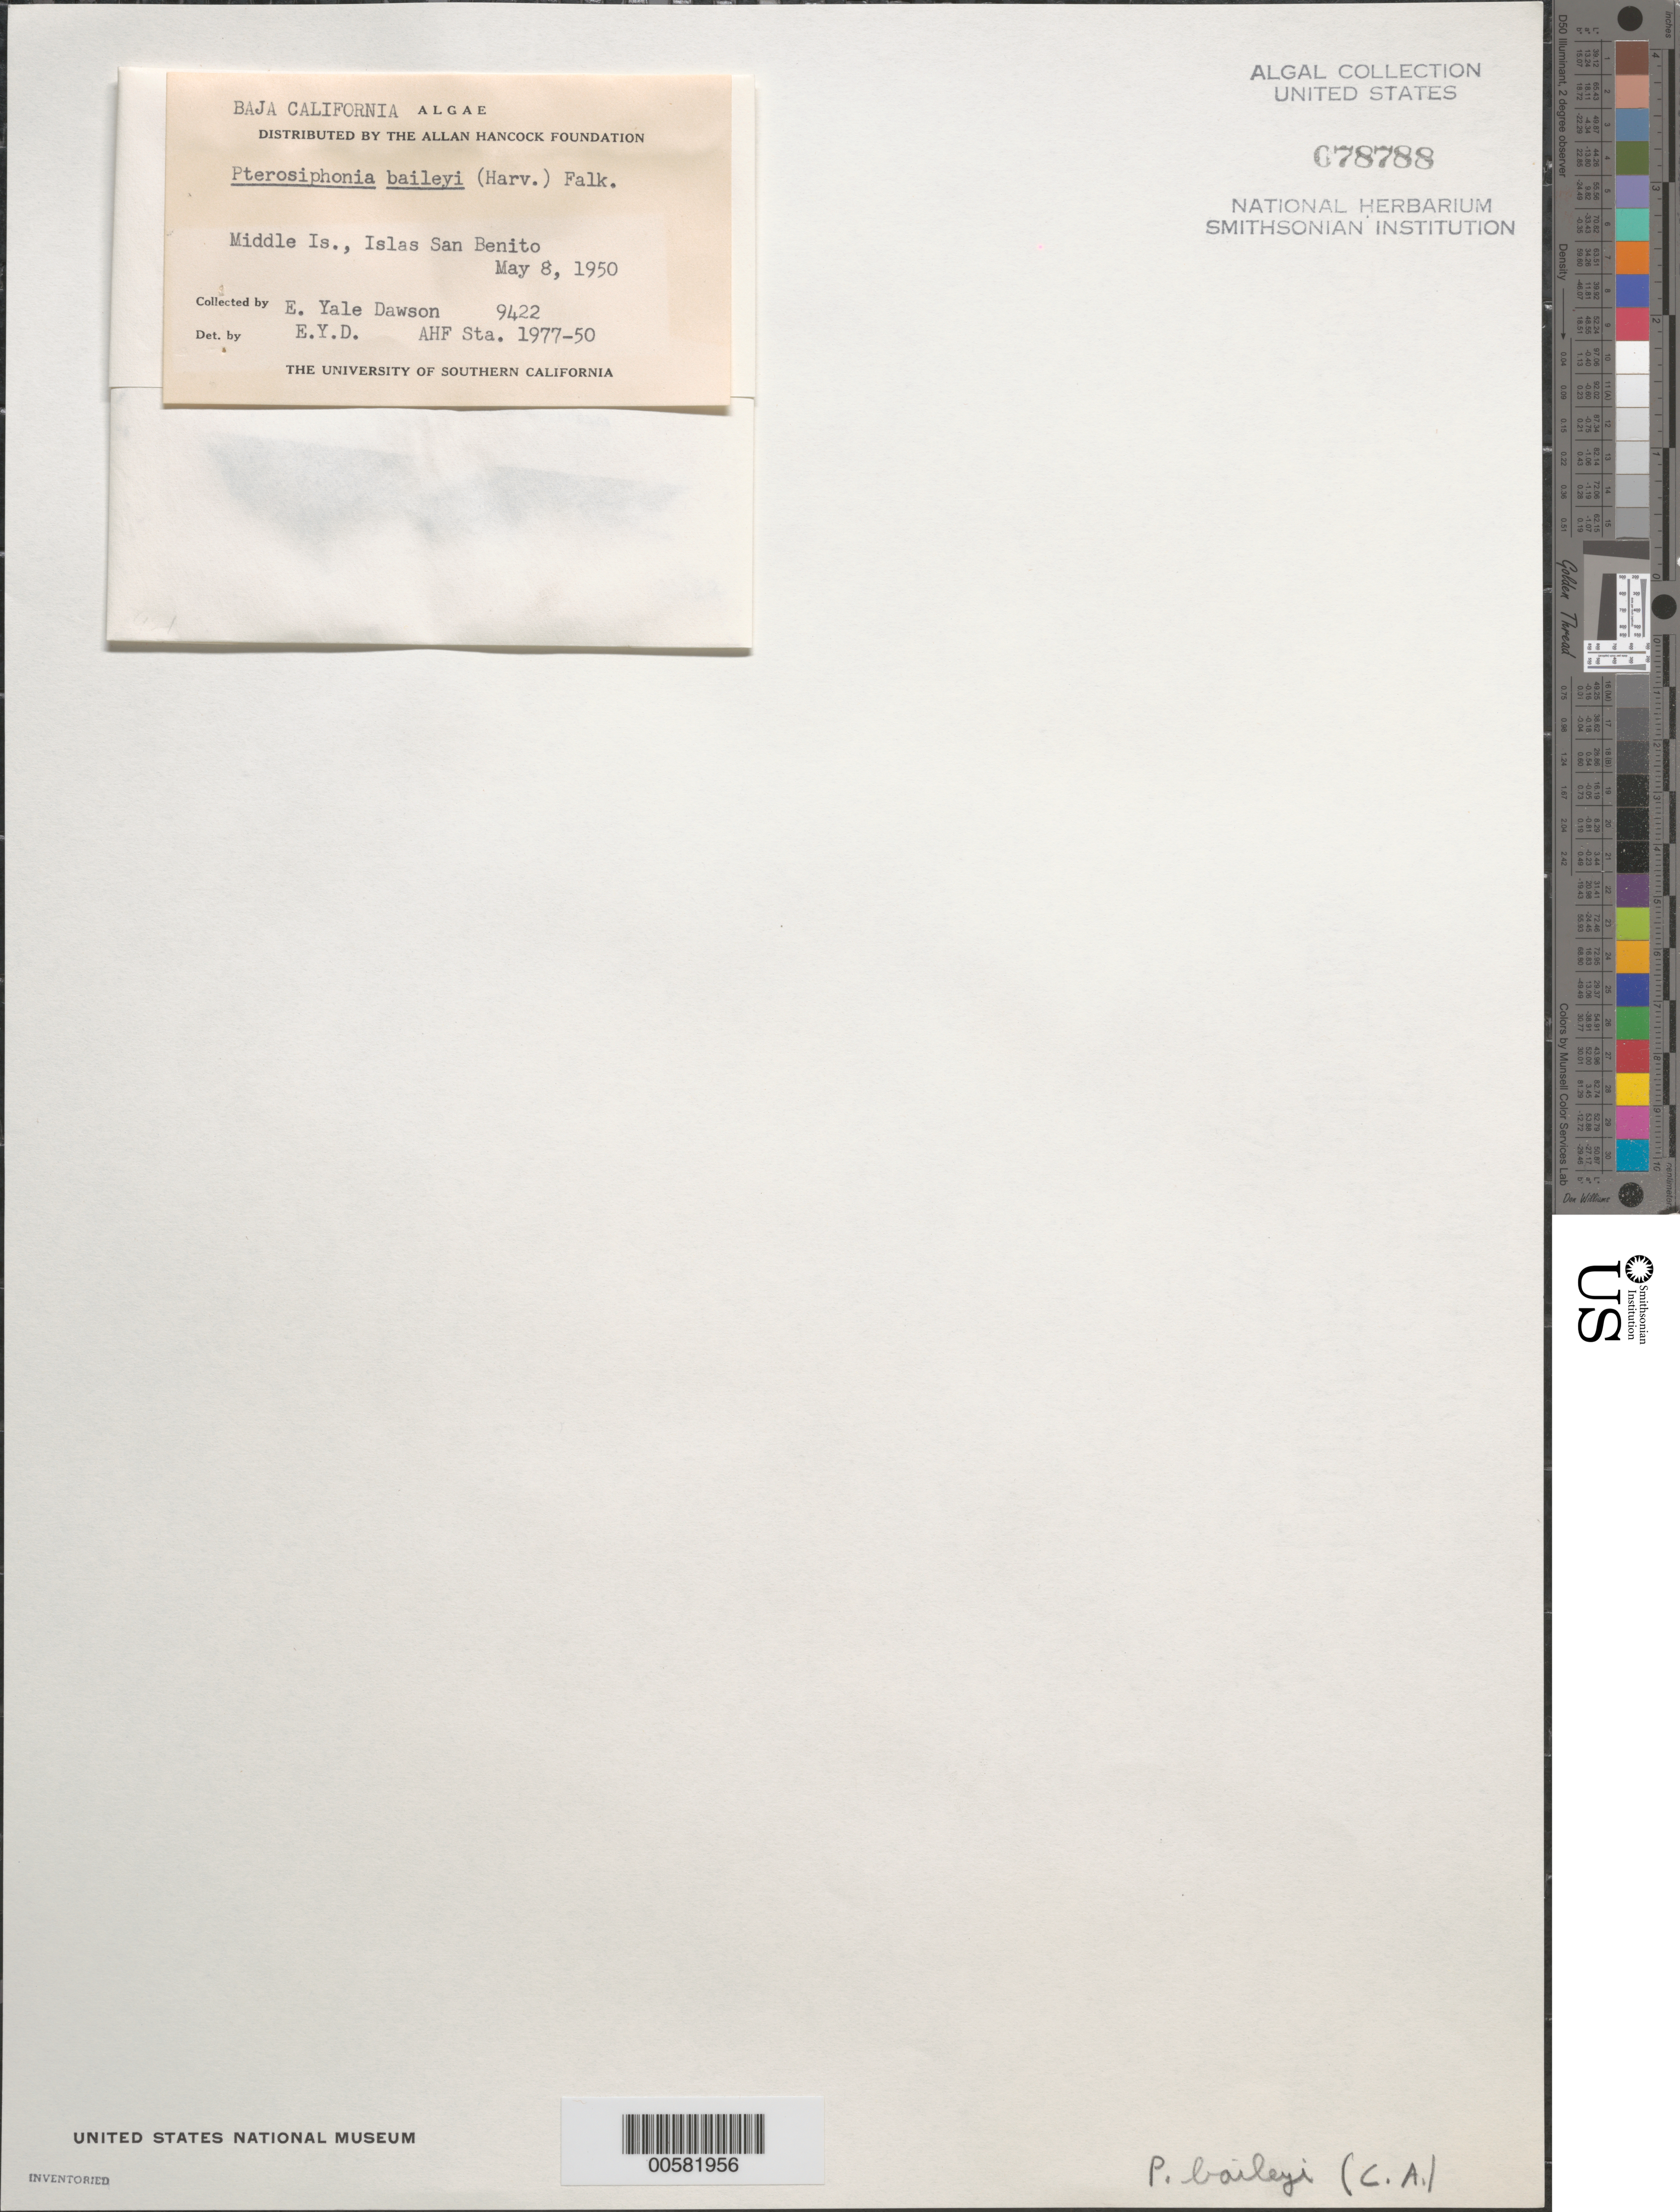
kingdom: Plantae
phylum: Rhodophyta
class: Florideophyceae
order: Ceramiales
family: Rhodomelaceae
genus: Symphyocladiella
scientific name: Symphyocladiella baileyi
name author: (Harvey) D.E.Bustamante et al.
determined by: Algae name updating Project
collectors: E. Y. Dawson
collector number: EYD 9422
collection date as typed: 08 May 1950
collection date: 1950-05-08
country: Mexico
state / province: Baja California Norte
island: Middle Island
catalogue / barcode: US 78788